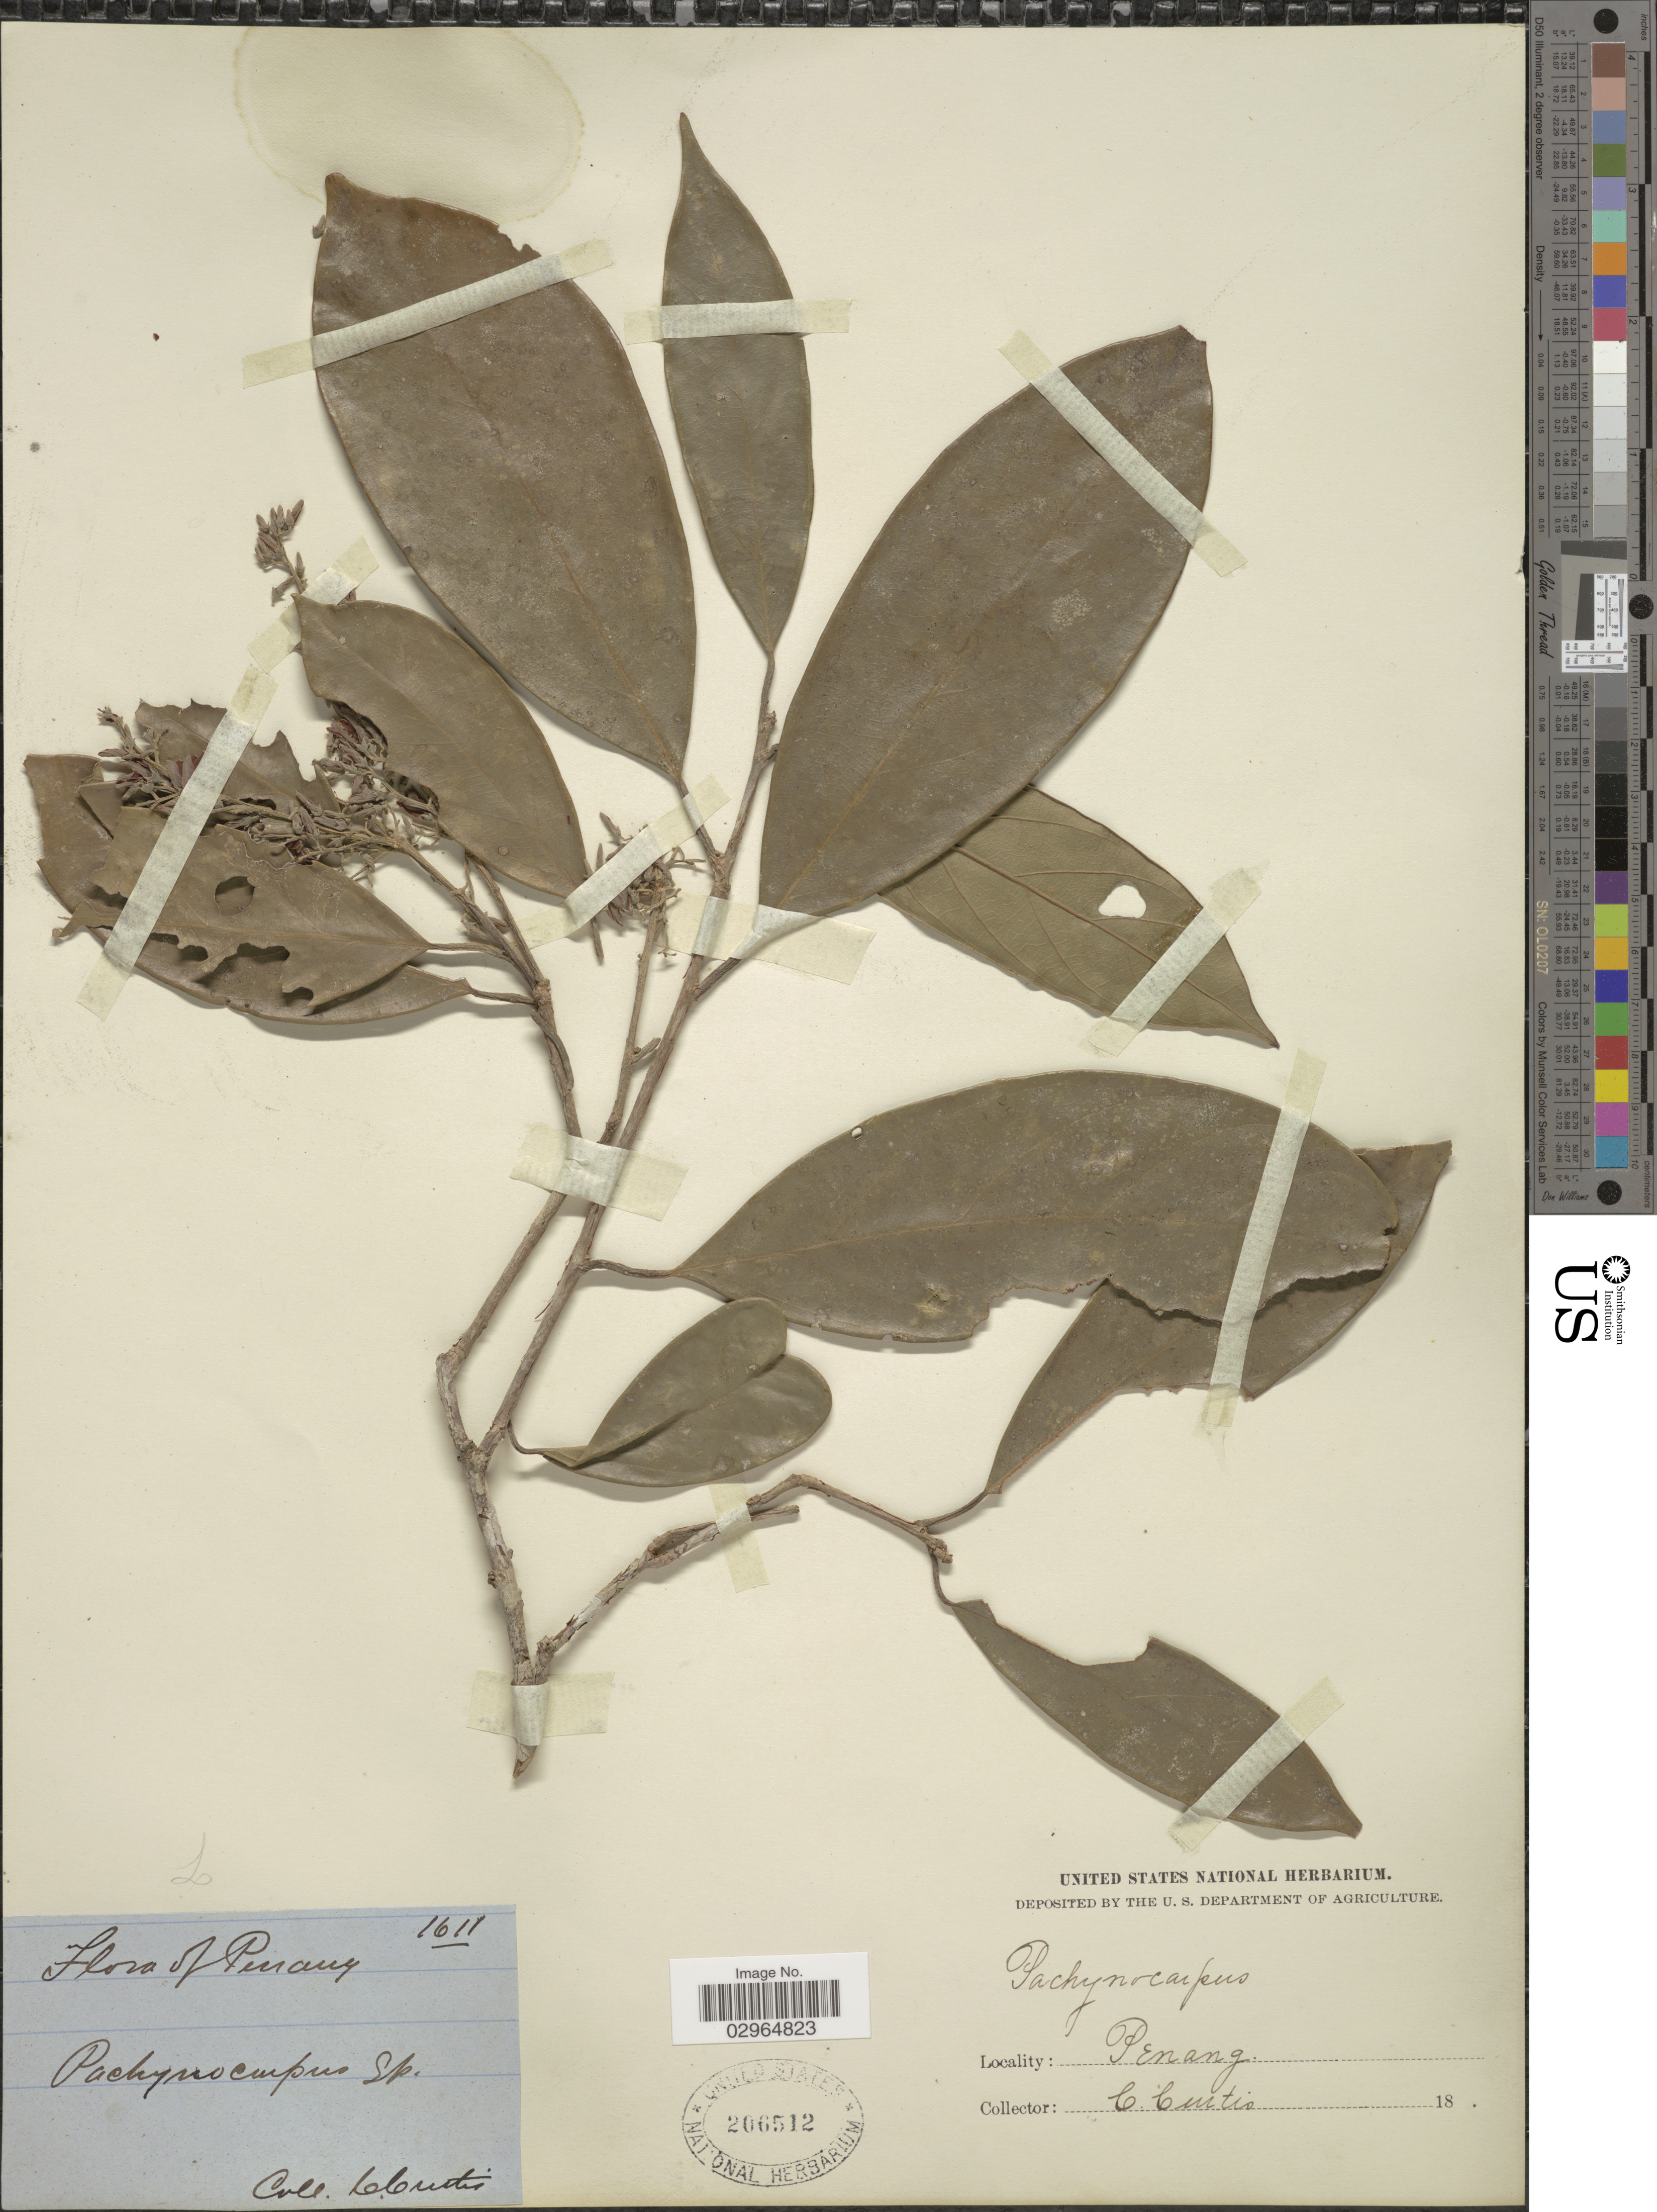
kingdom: Plantae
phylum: Tracheophyta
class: Magnoliopsida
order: Malvales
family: Dipterocarpaceae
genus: Vatica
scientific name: Vatica sp.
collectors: C. Curtis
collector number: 1611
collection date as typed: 18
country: Malaysia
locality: Penang.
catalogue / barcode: US 206512